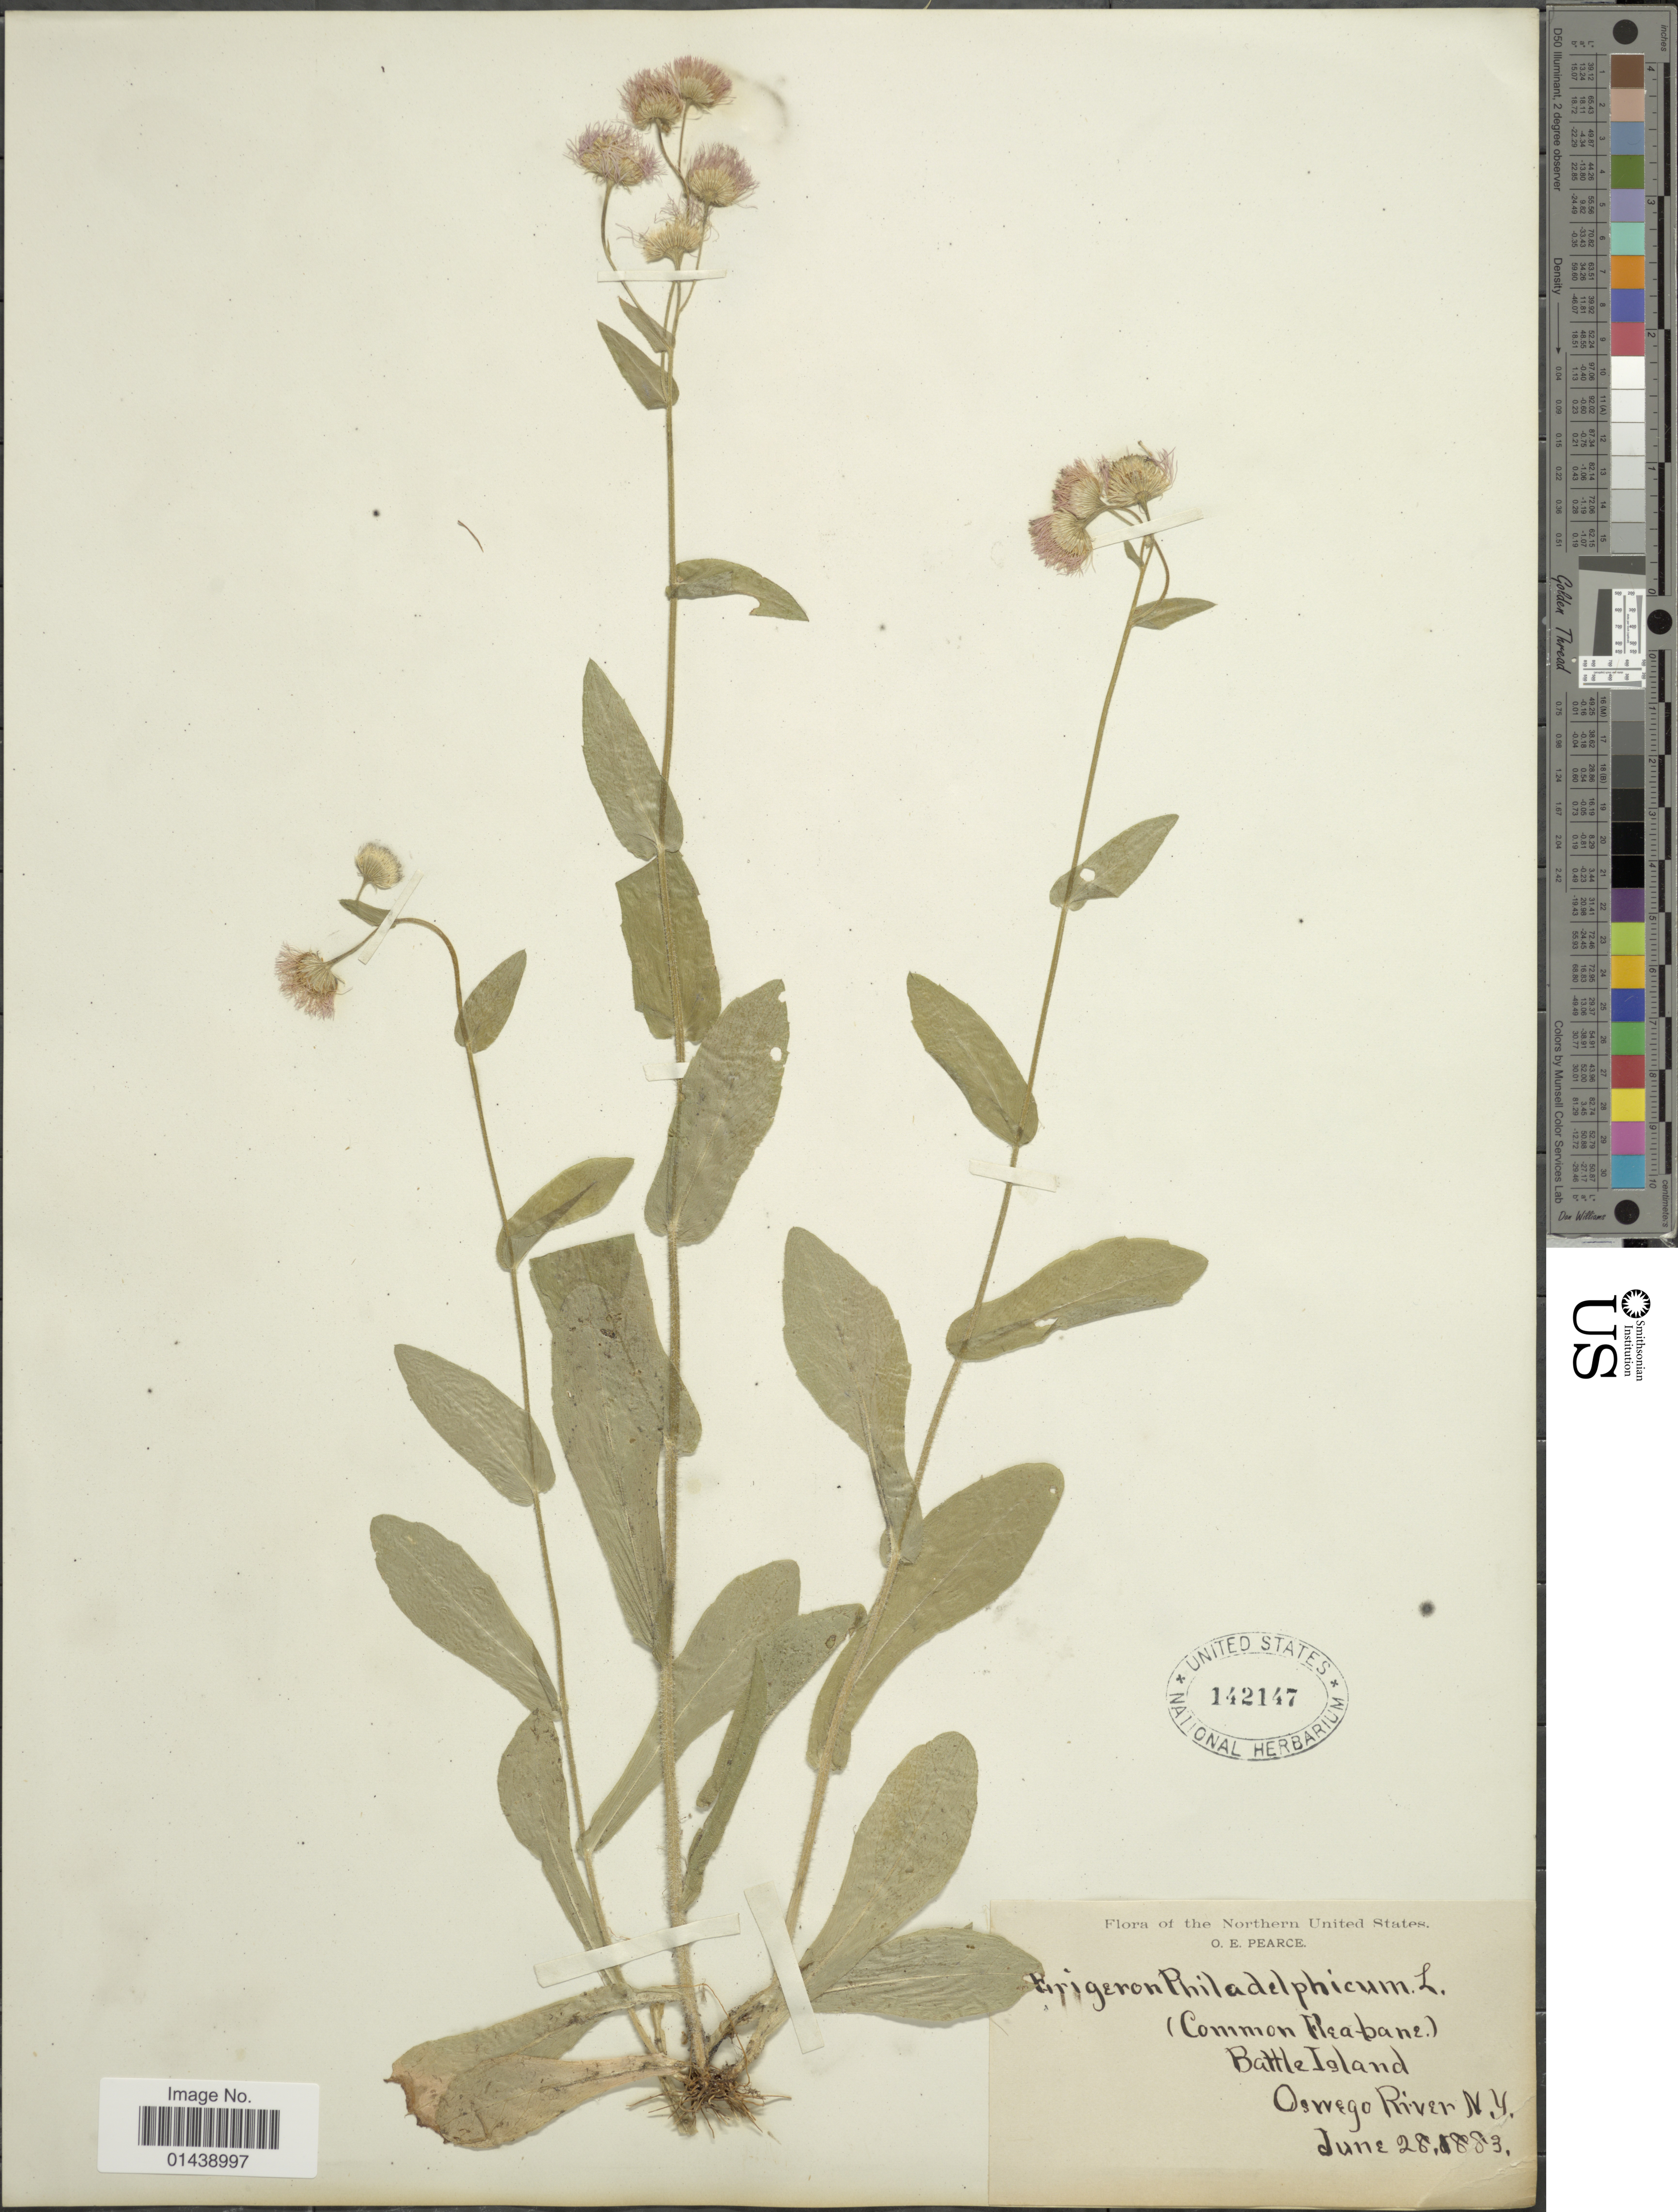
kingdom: Plantae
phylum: Tracheophyta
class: Magnoliopsida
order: Asterales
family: Asteraceae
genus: Erigeron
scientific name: Erigeron philadelphicus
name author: L.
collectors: O. E. Pearce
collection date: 1883-06-28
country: United States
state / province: New York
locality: Battle Island. Oswego River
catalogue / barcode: US 142147